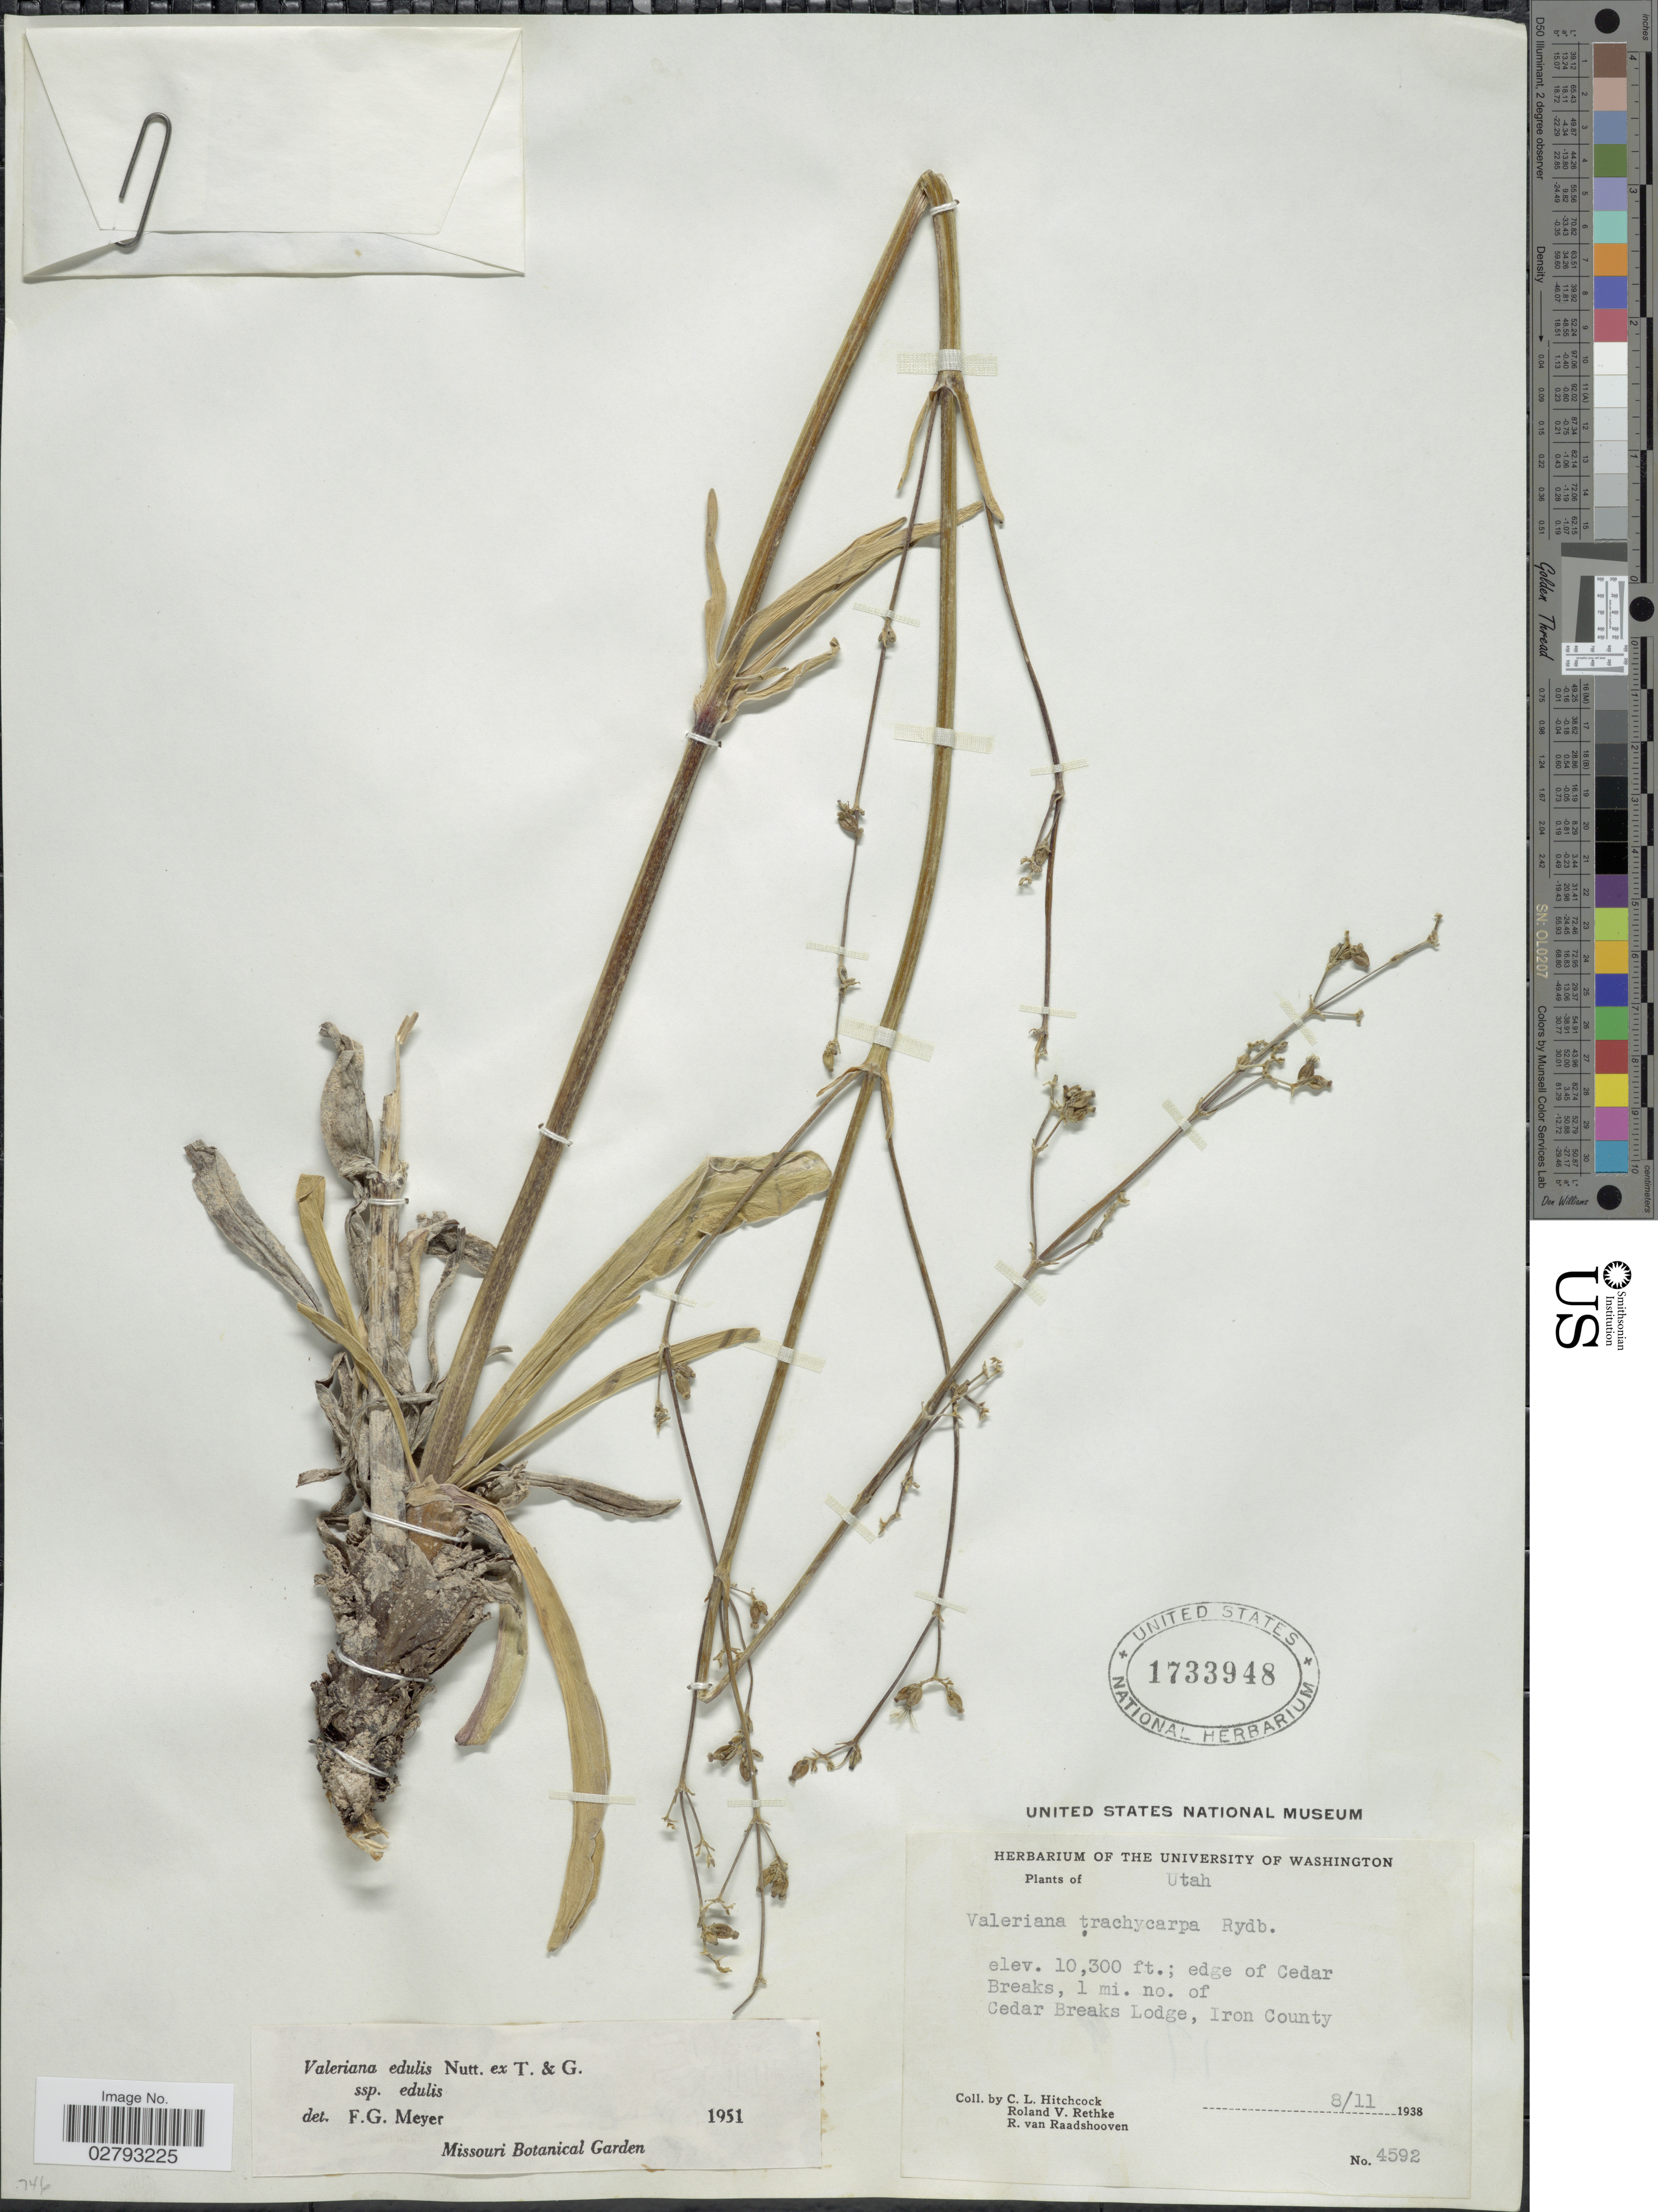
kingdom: Plantae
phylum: Tracheophyta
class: Magnoliopsida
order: Dipsacales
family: Caprifoliaceae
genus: Valeriana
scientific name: Valeriana edulis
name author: Nutt.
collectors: C. L. Hitchcock, R. Rethke & R. Raadshooven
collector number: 4592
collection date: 1938-08-11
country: United States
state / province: Utah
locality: Edge of Cedar Breaks, 1 mi. no. of Cedar Breaks, 1 mi. no. of Cedar Breaks Lodge, Iron County.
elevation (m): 3139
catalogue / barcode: US 1733948